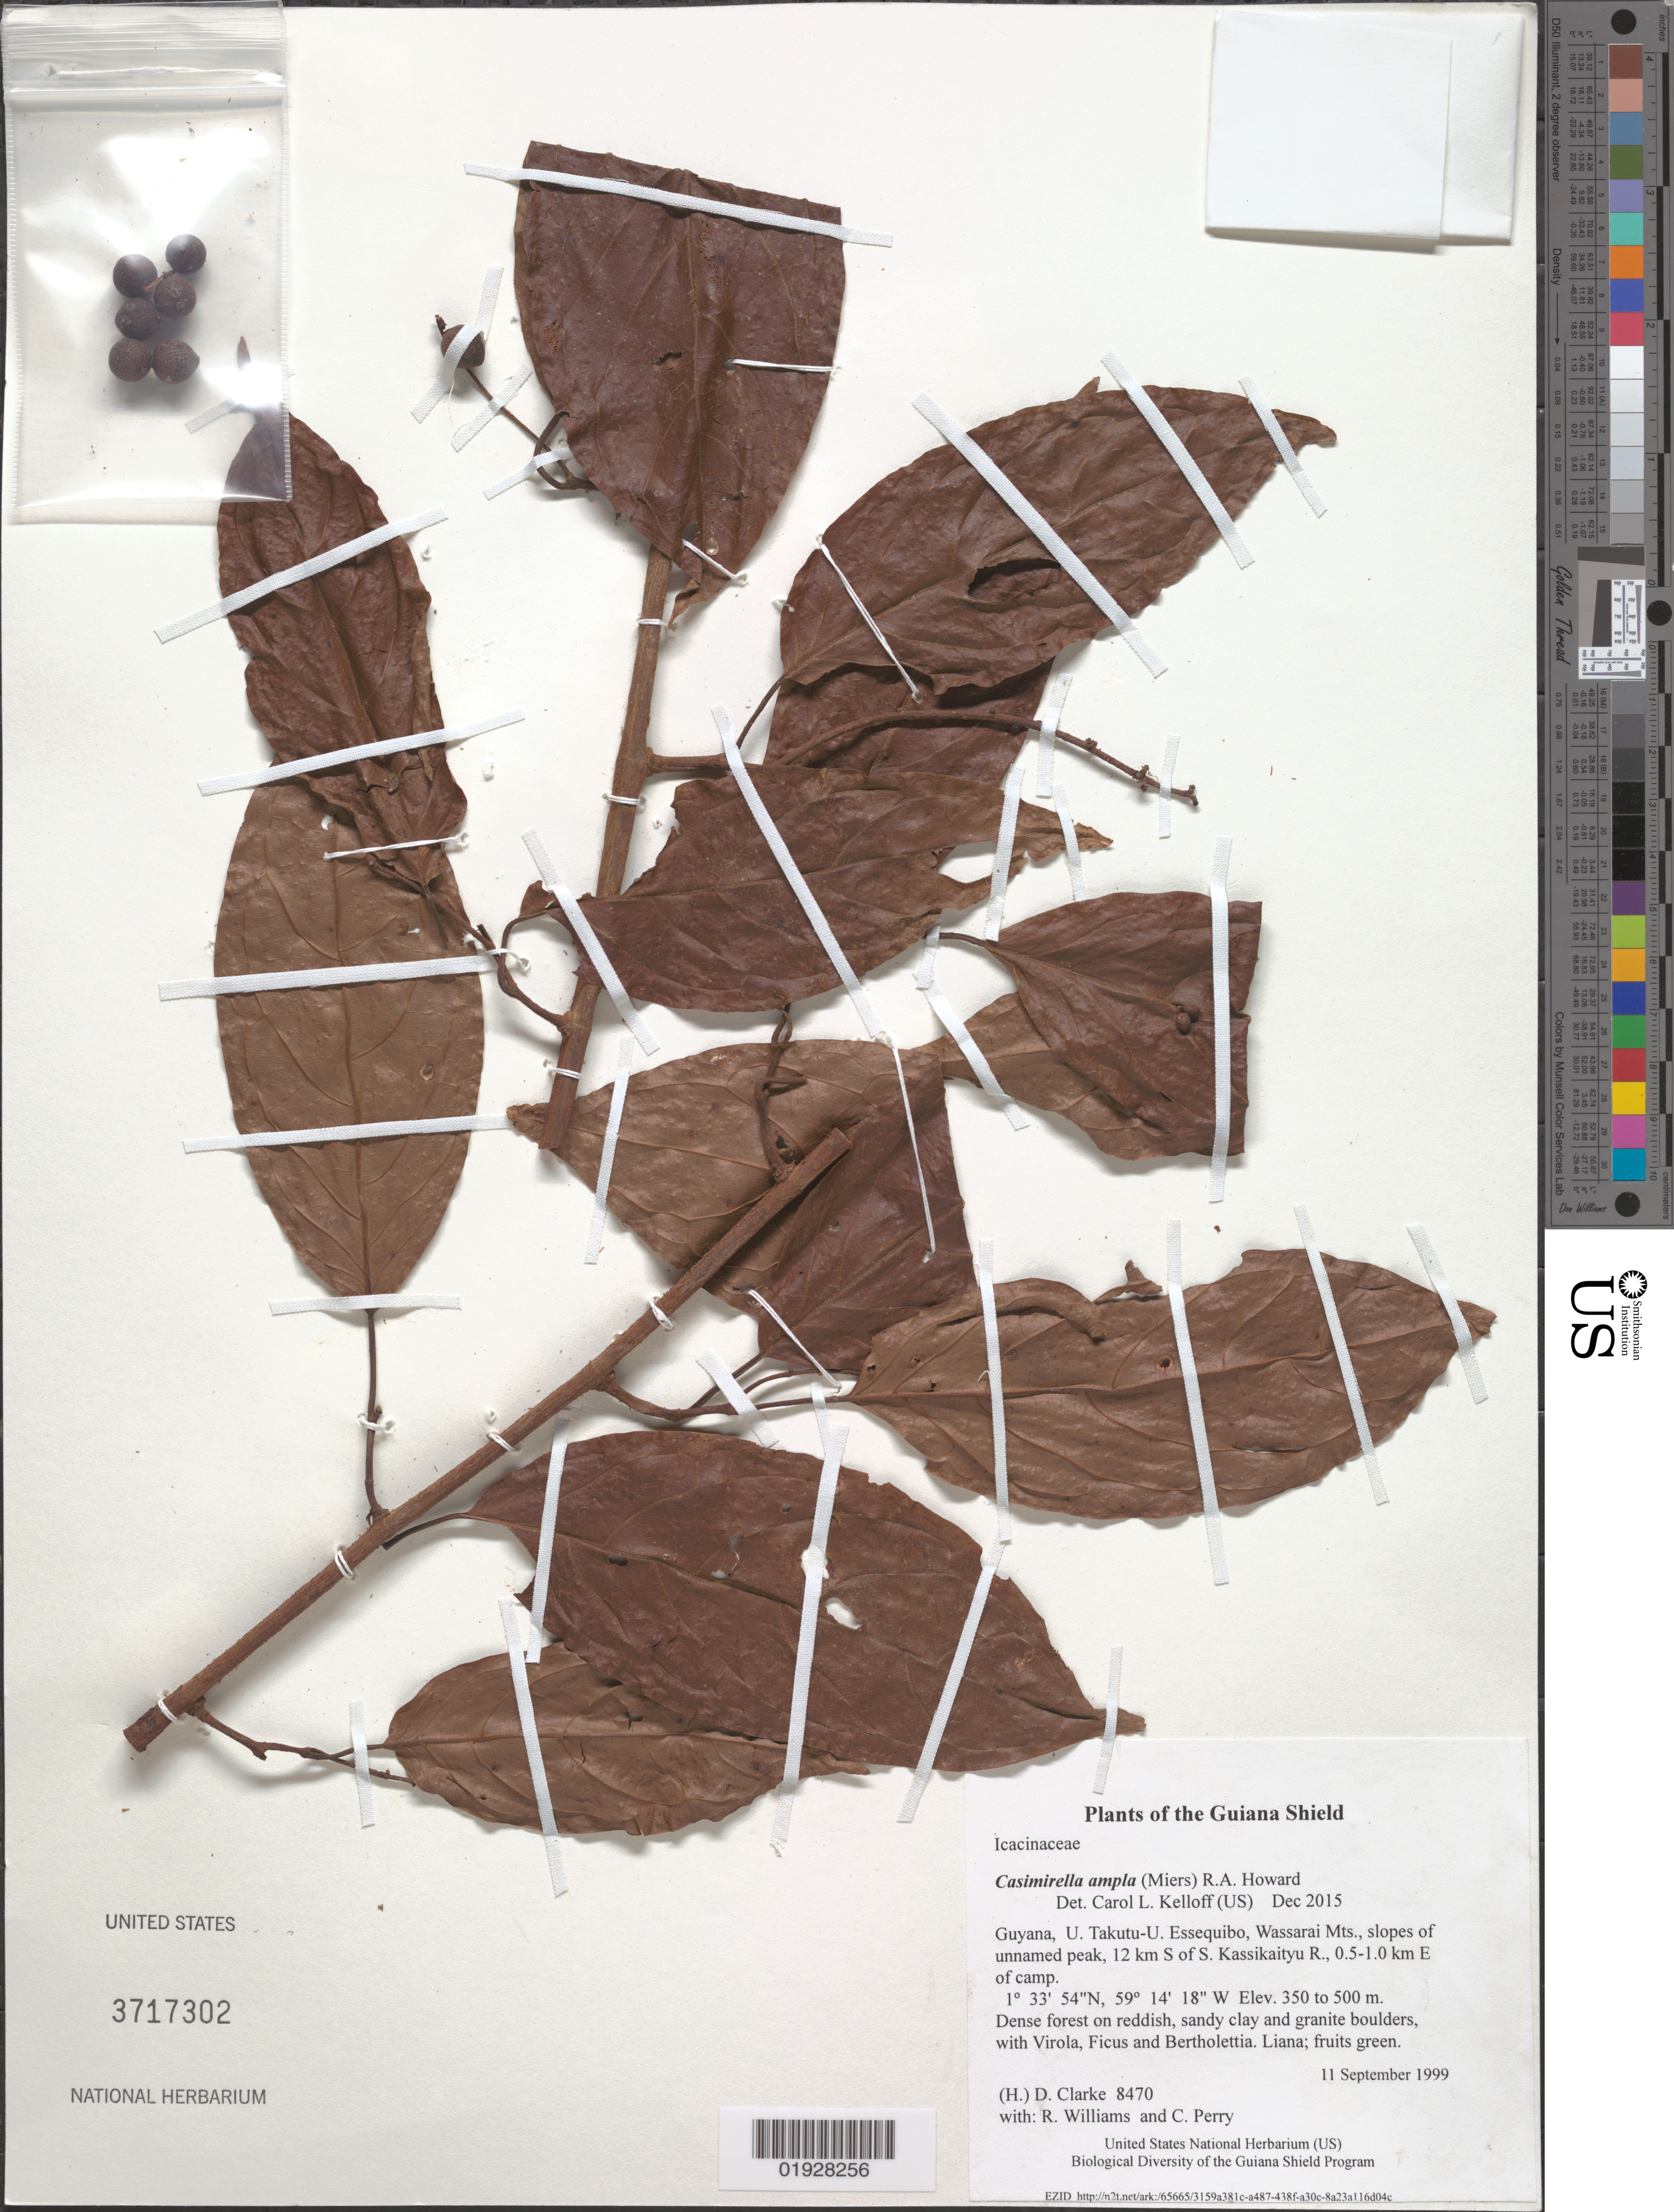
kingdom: Plantae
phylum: Tracheophyta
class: Magnoliopsida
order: Icacinales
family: Icacinaceae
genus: Casimirella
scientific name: Casimirella ampla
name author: (Miers) R.A. Howard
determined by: Kelloff, Carol L., (US), Smithsonian Institution - National Museum of Natural History (UNITED STATES)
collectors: H. D. Clarke, R. Williams & C. Perry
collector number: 8470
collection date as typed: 11 September 1999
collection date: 1999-09-11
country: Guyana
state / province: U. Takutu-U. Essequibo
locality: Wassarai Mts., slopes of unnamed peak, 12 km S of S. Kassikaityu R., 0.5-1.0 km E of camp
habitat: Dense forest on reddish, sandy clay and granite boulders, with Virola, Ficus and Bertholettia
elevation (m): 350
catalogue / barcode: US 3717302